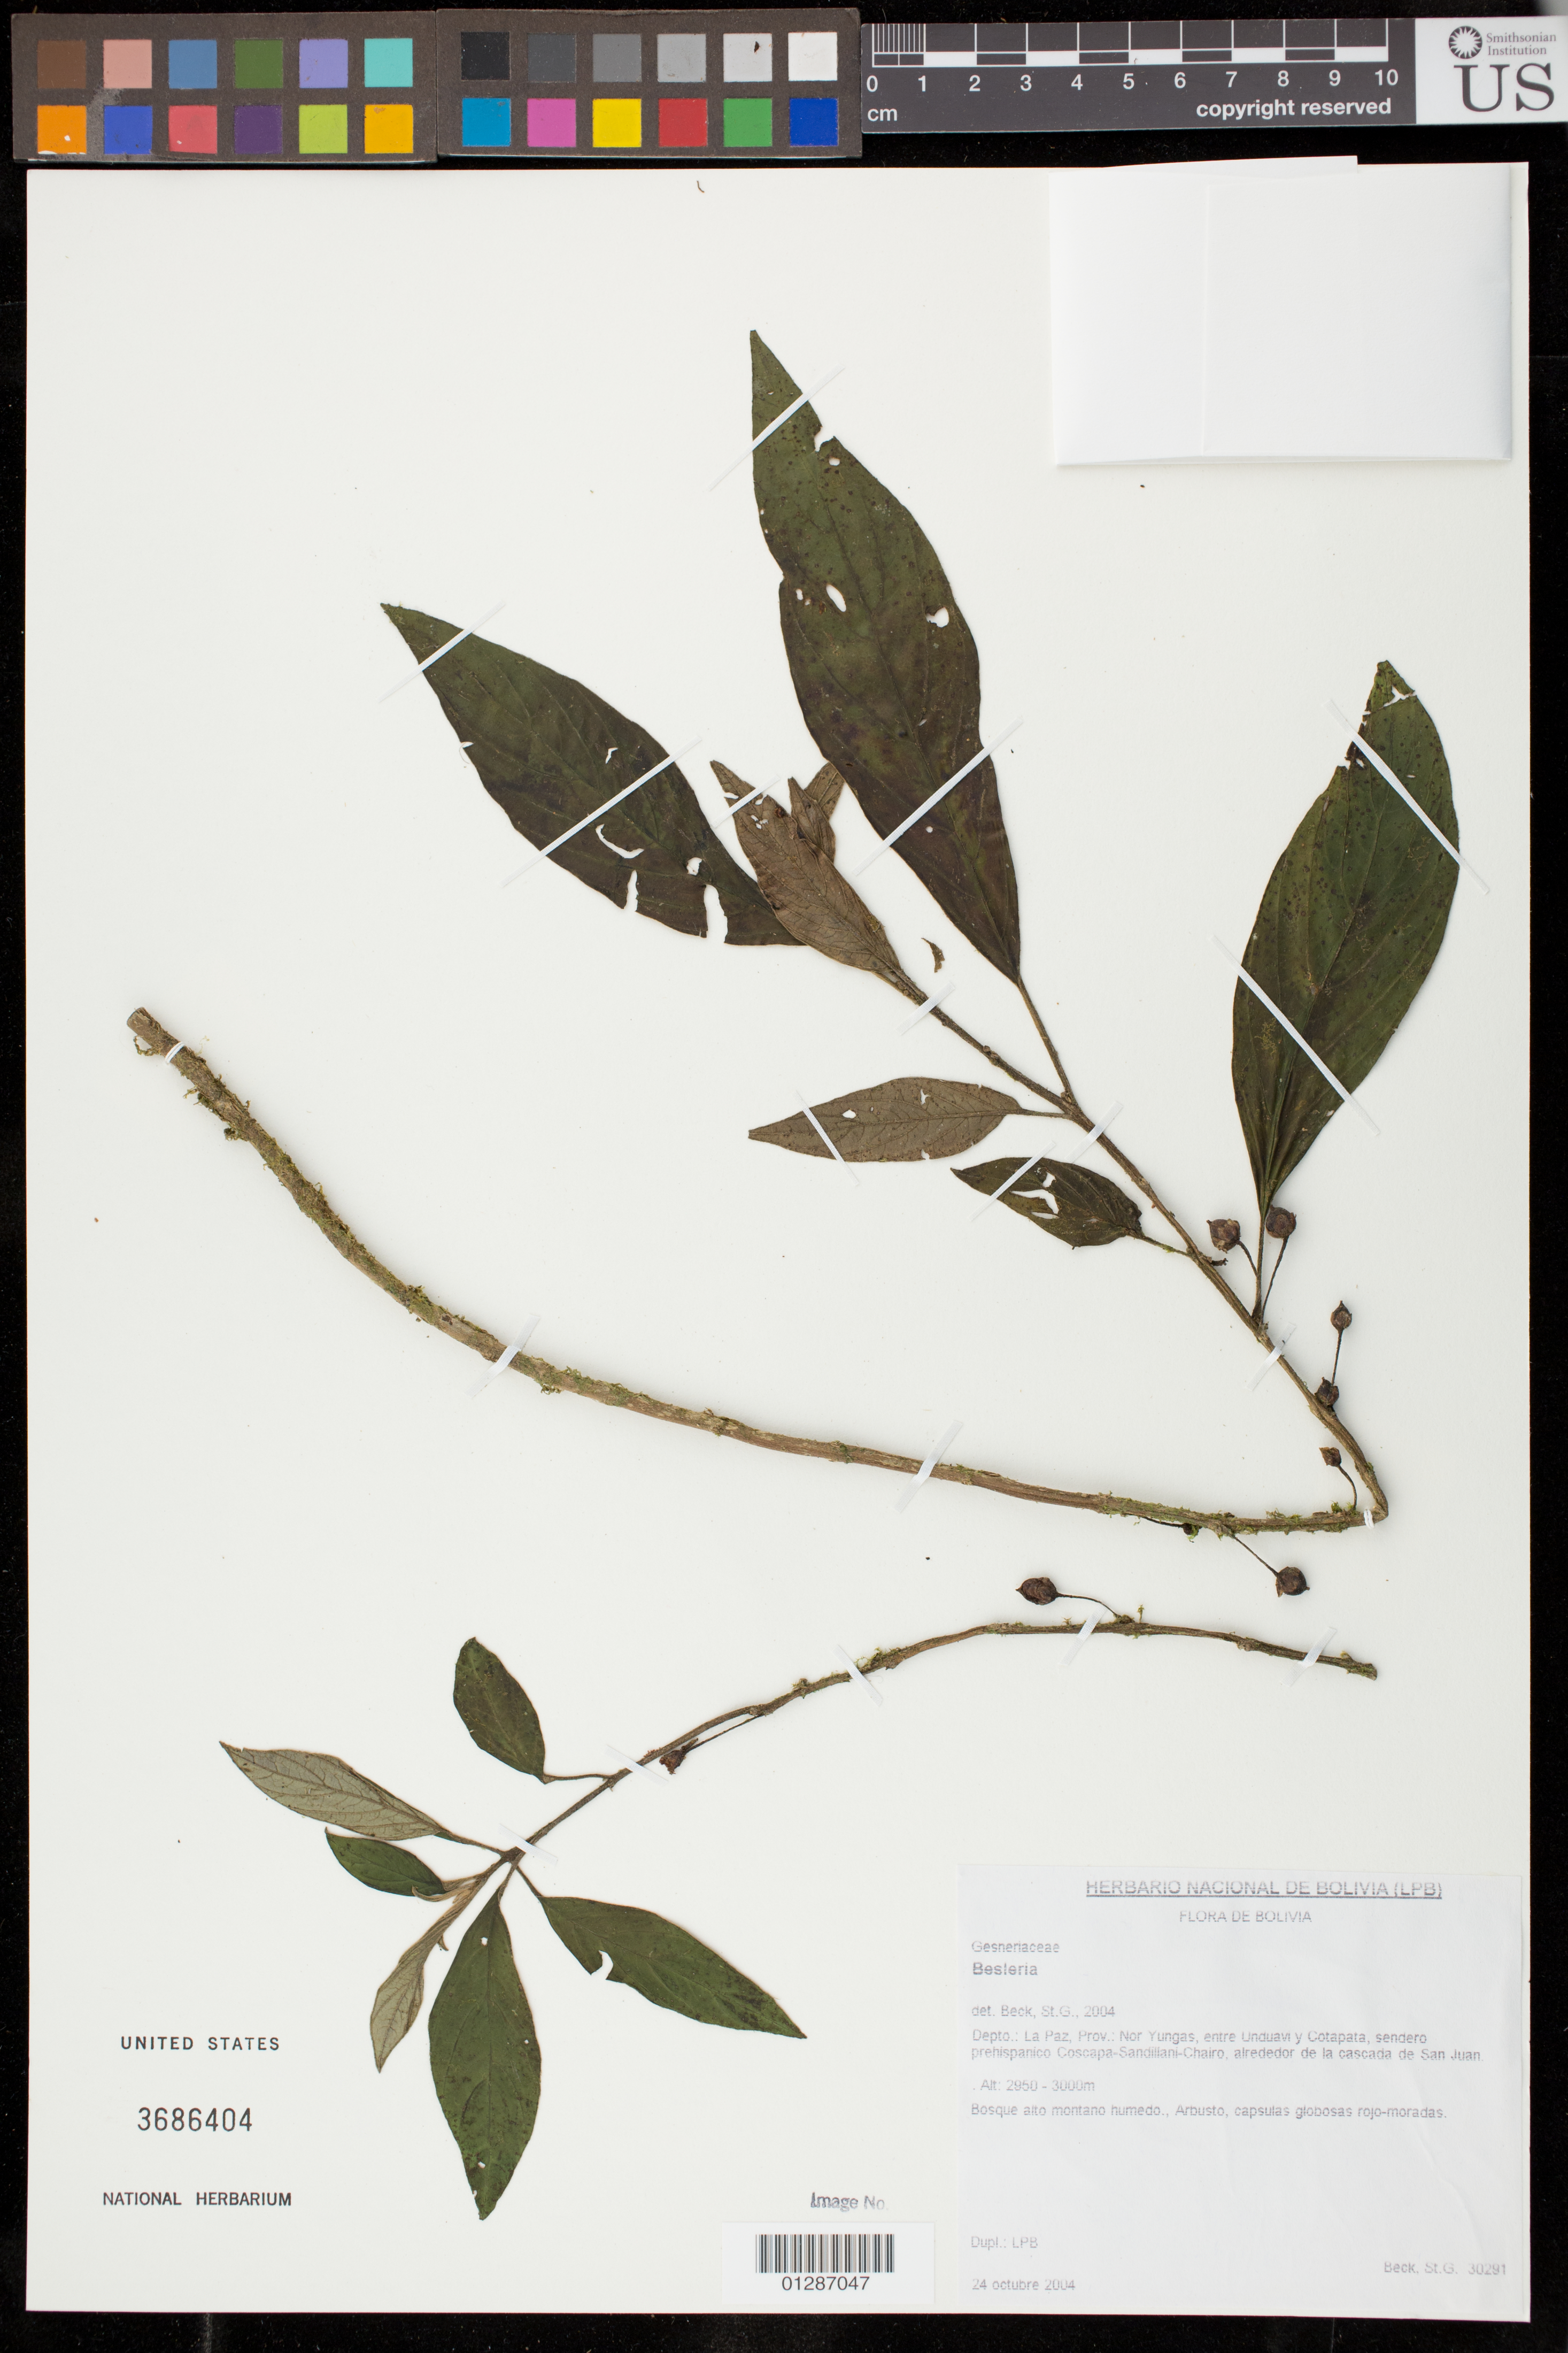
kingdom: Plantae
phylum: Tracheophyta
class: Magnoliopsida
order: Lamiales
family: Gesneriaceae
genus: Besleria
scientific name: Besleria sp.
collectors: S. G. Beck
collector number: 30291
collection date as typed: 24 Oct 2004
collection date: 2004-10-24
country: Bolivia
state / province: La Páz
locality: Prov. Nor Yungas, entre Unduavi y Cotapata.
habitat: Shrub.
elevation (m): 2950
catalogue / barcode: US 3686404